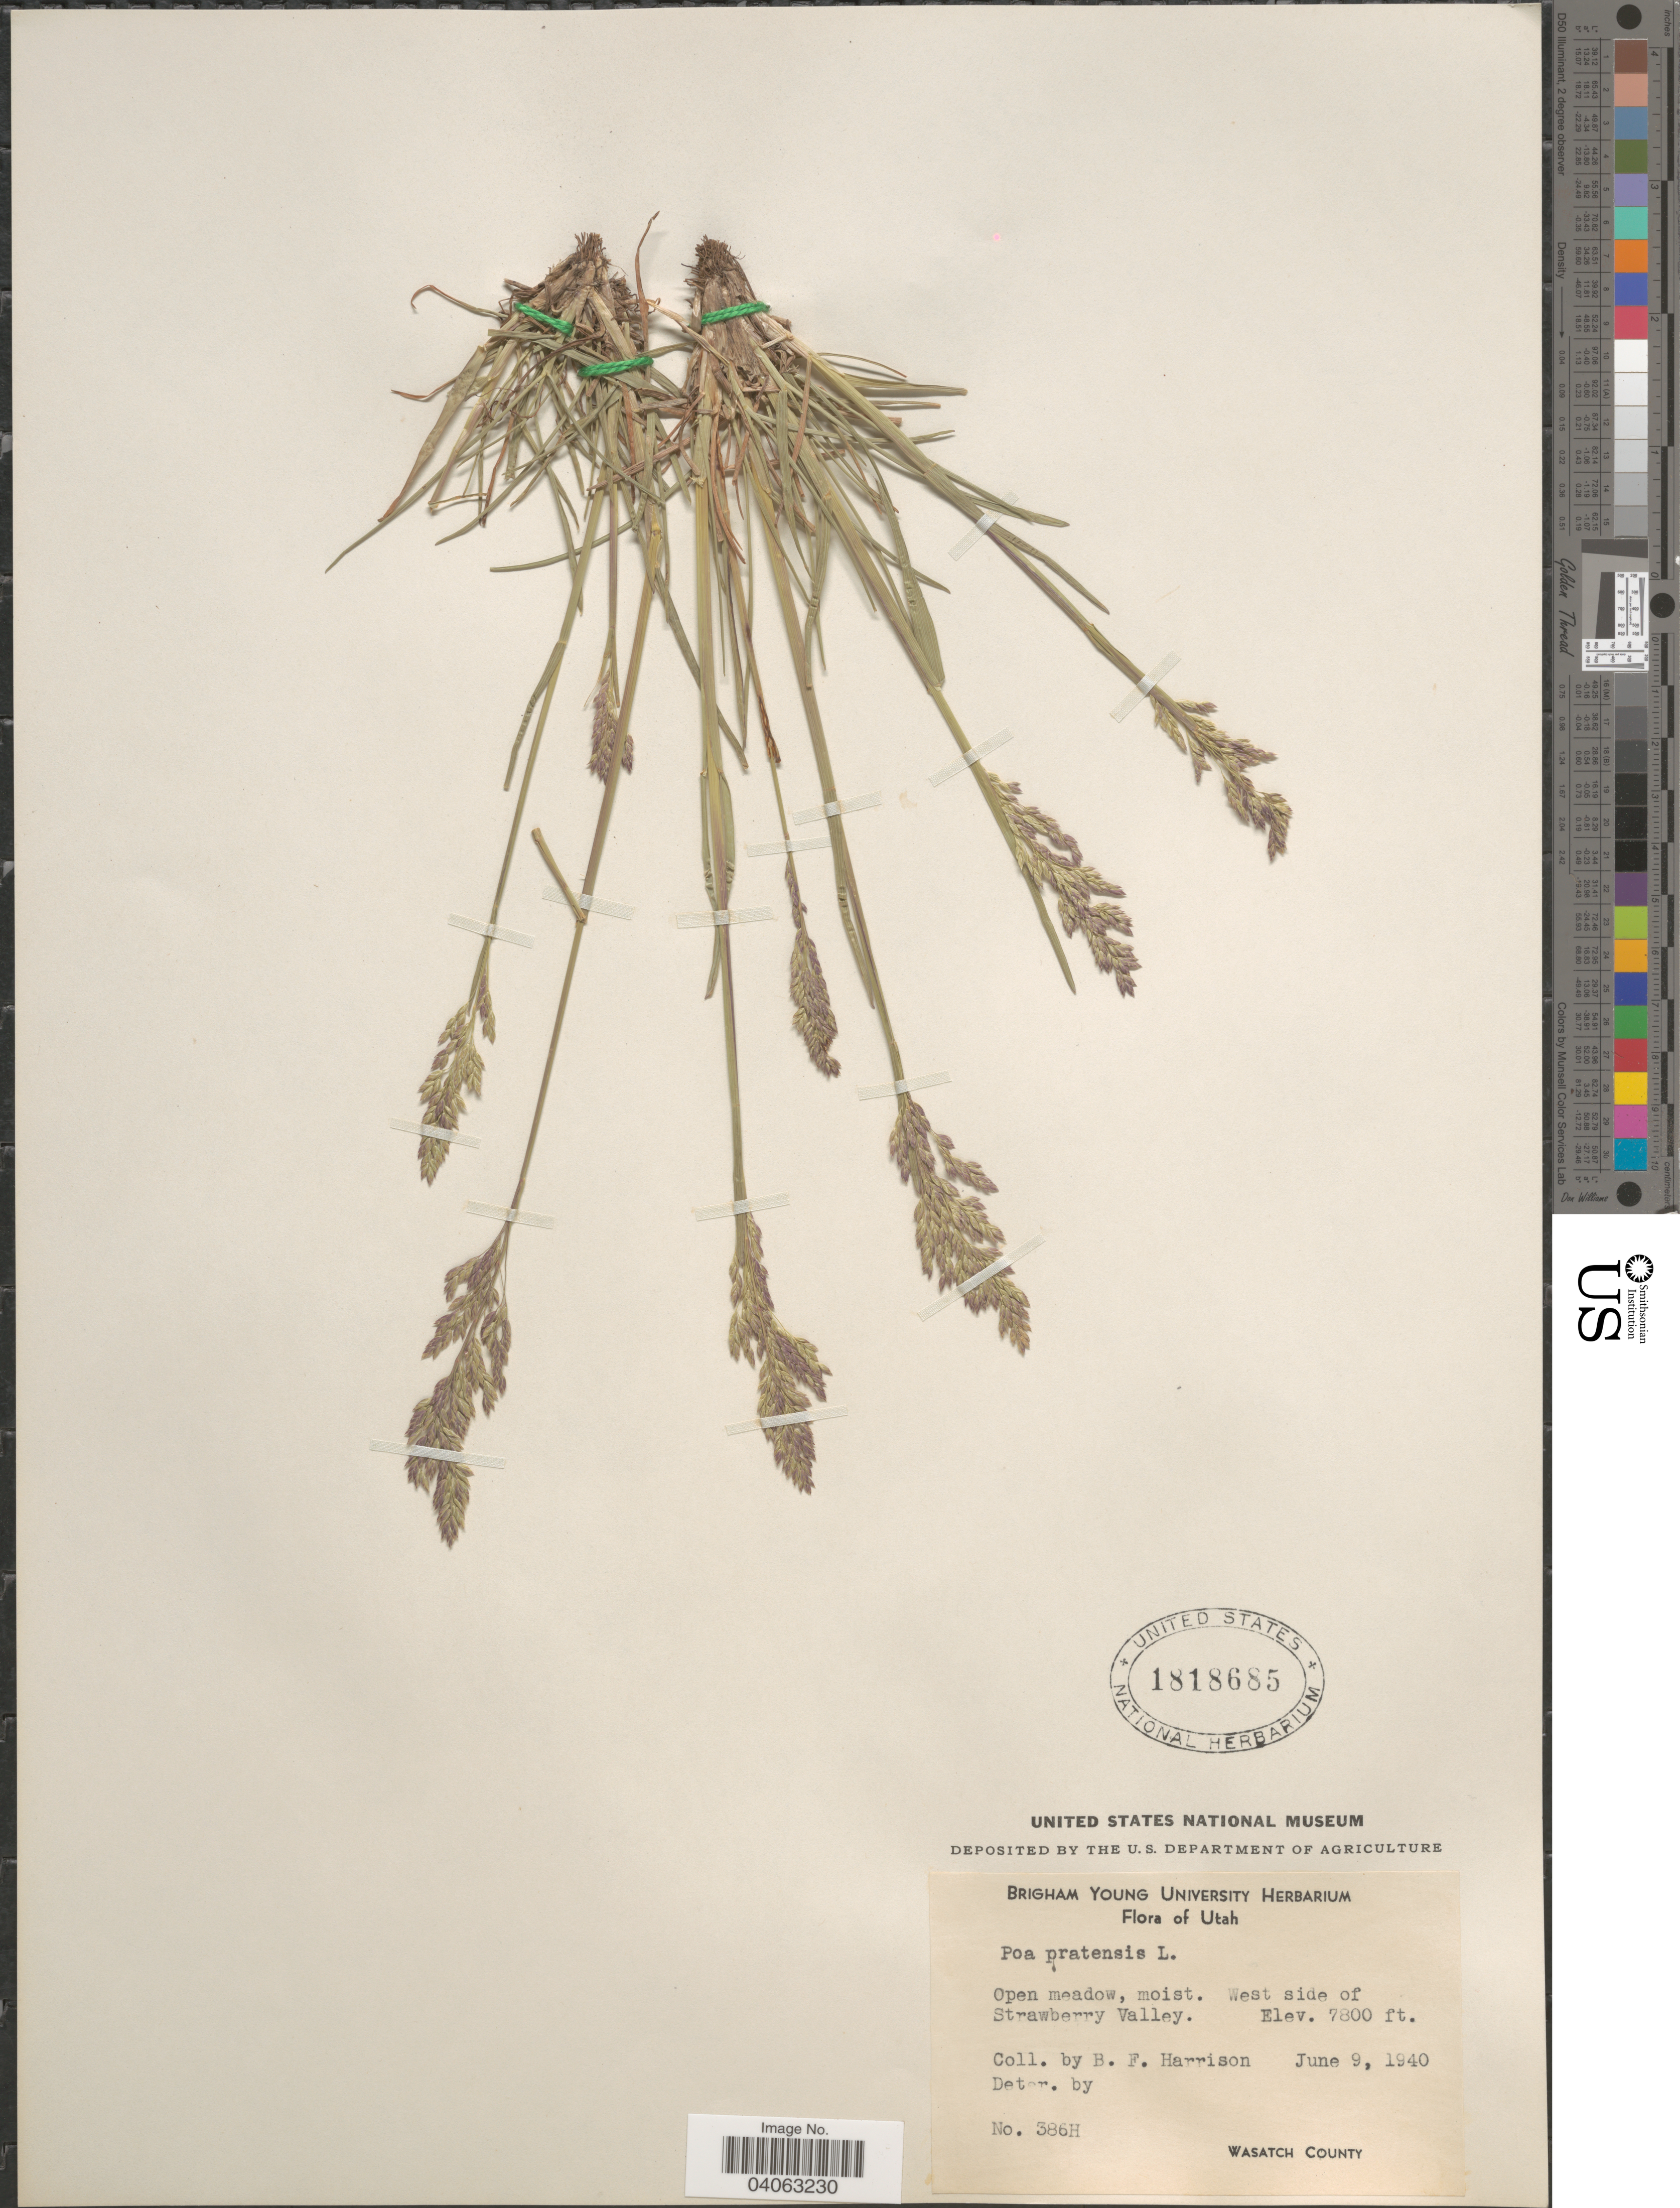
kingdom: Plantae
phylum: Tracheophyta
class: Liliopsida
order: Poales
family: Poaceae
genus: Poa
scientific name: Poa pratensis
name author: L.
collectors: B. F. Harrison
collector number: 386H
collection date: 1940-06-09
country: United States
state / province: Utah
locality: West side of Strawberry Valley. Wasatch County.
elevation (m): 2377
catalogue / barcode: US 1818685